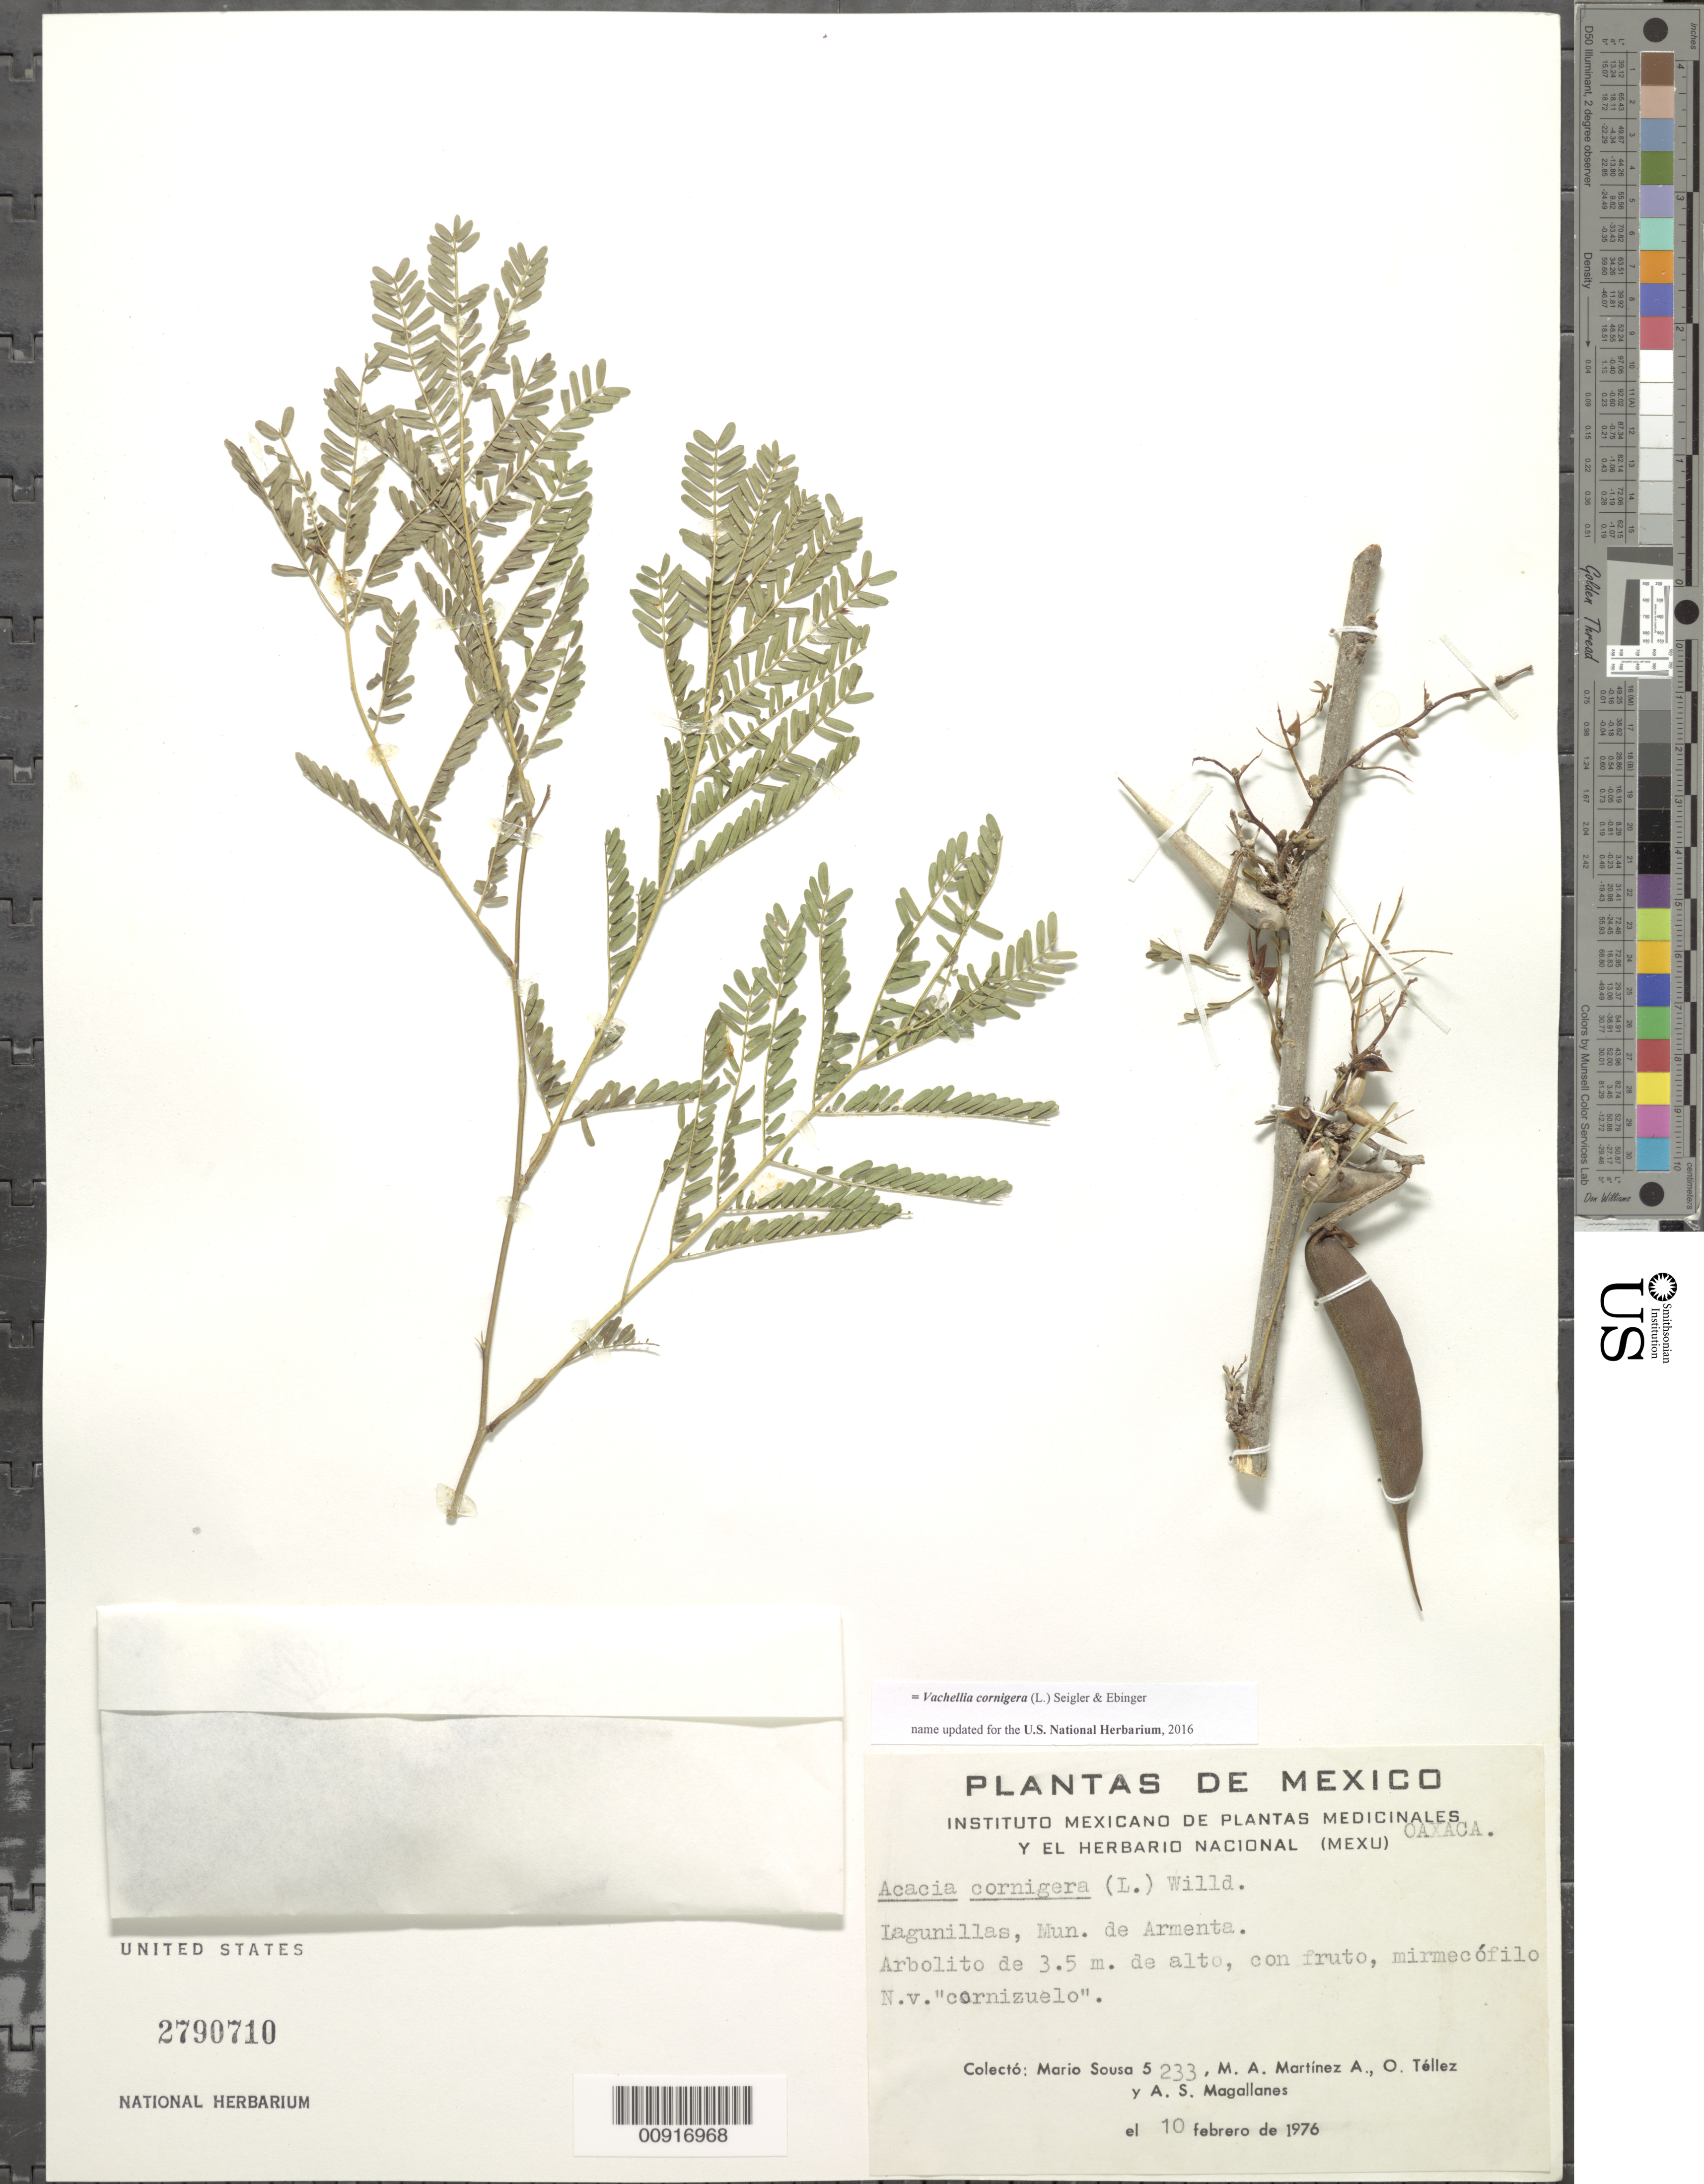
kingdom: Plantae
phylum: Tracheophyta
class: Magnoliopsida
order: Fabales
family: Fabaceae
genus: Vachellia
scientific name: Vachellia cornigera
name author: (L.) Seigler & Ebinger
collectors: M. Sousa S., M. A. Martínez Alfaro, O. Téllez V. & A. Magallanes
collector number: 5233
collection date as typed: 10 Feb 1976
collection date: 1976-02-10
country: Mexico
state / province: Oaxaca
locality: Lagunillas, Mun. de Armenta, Oaxaca.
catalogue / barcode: US 2790710